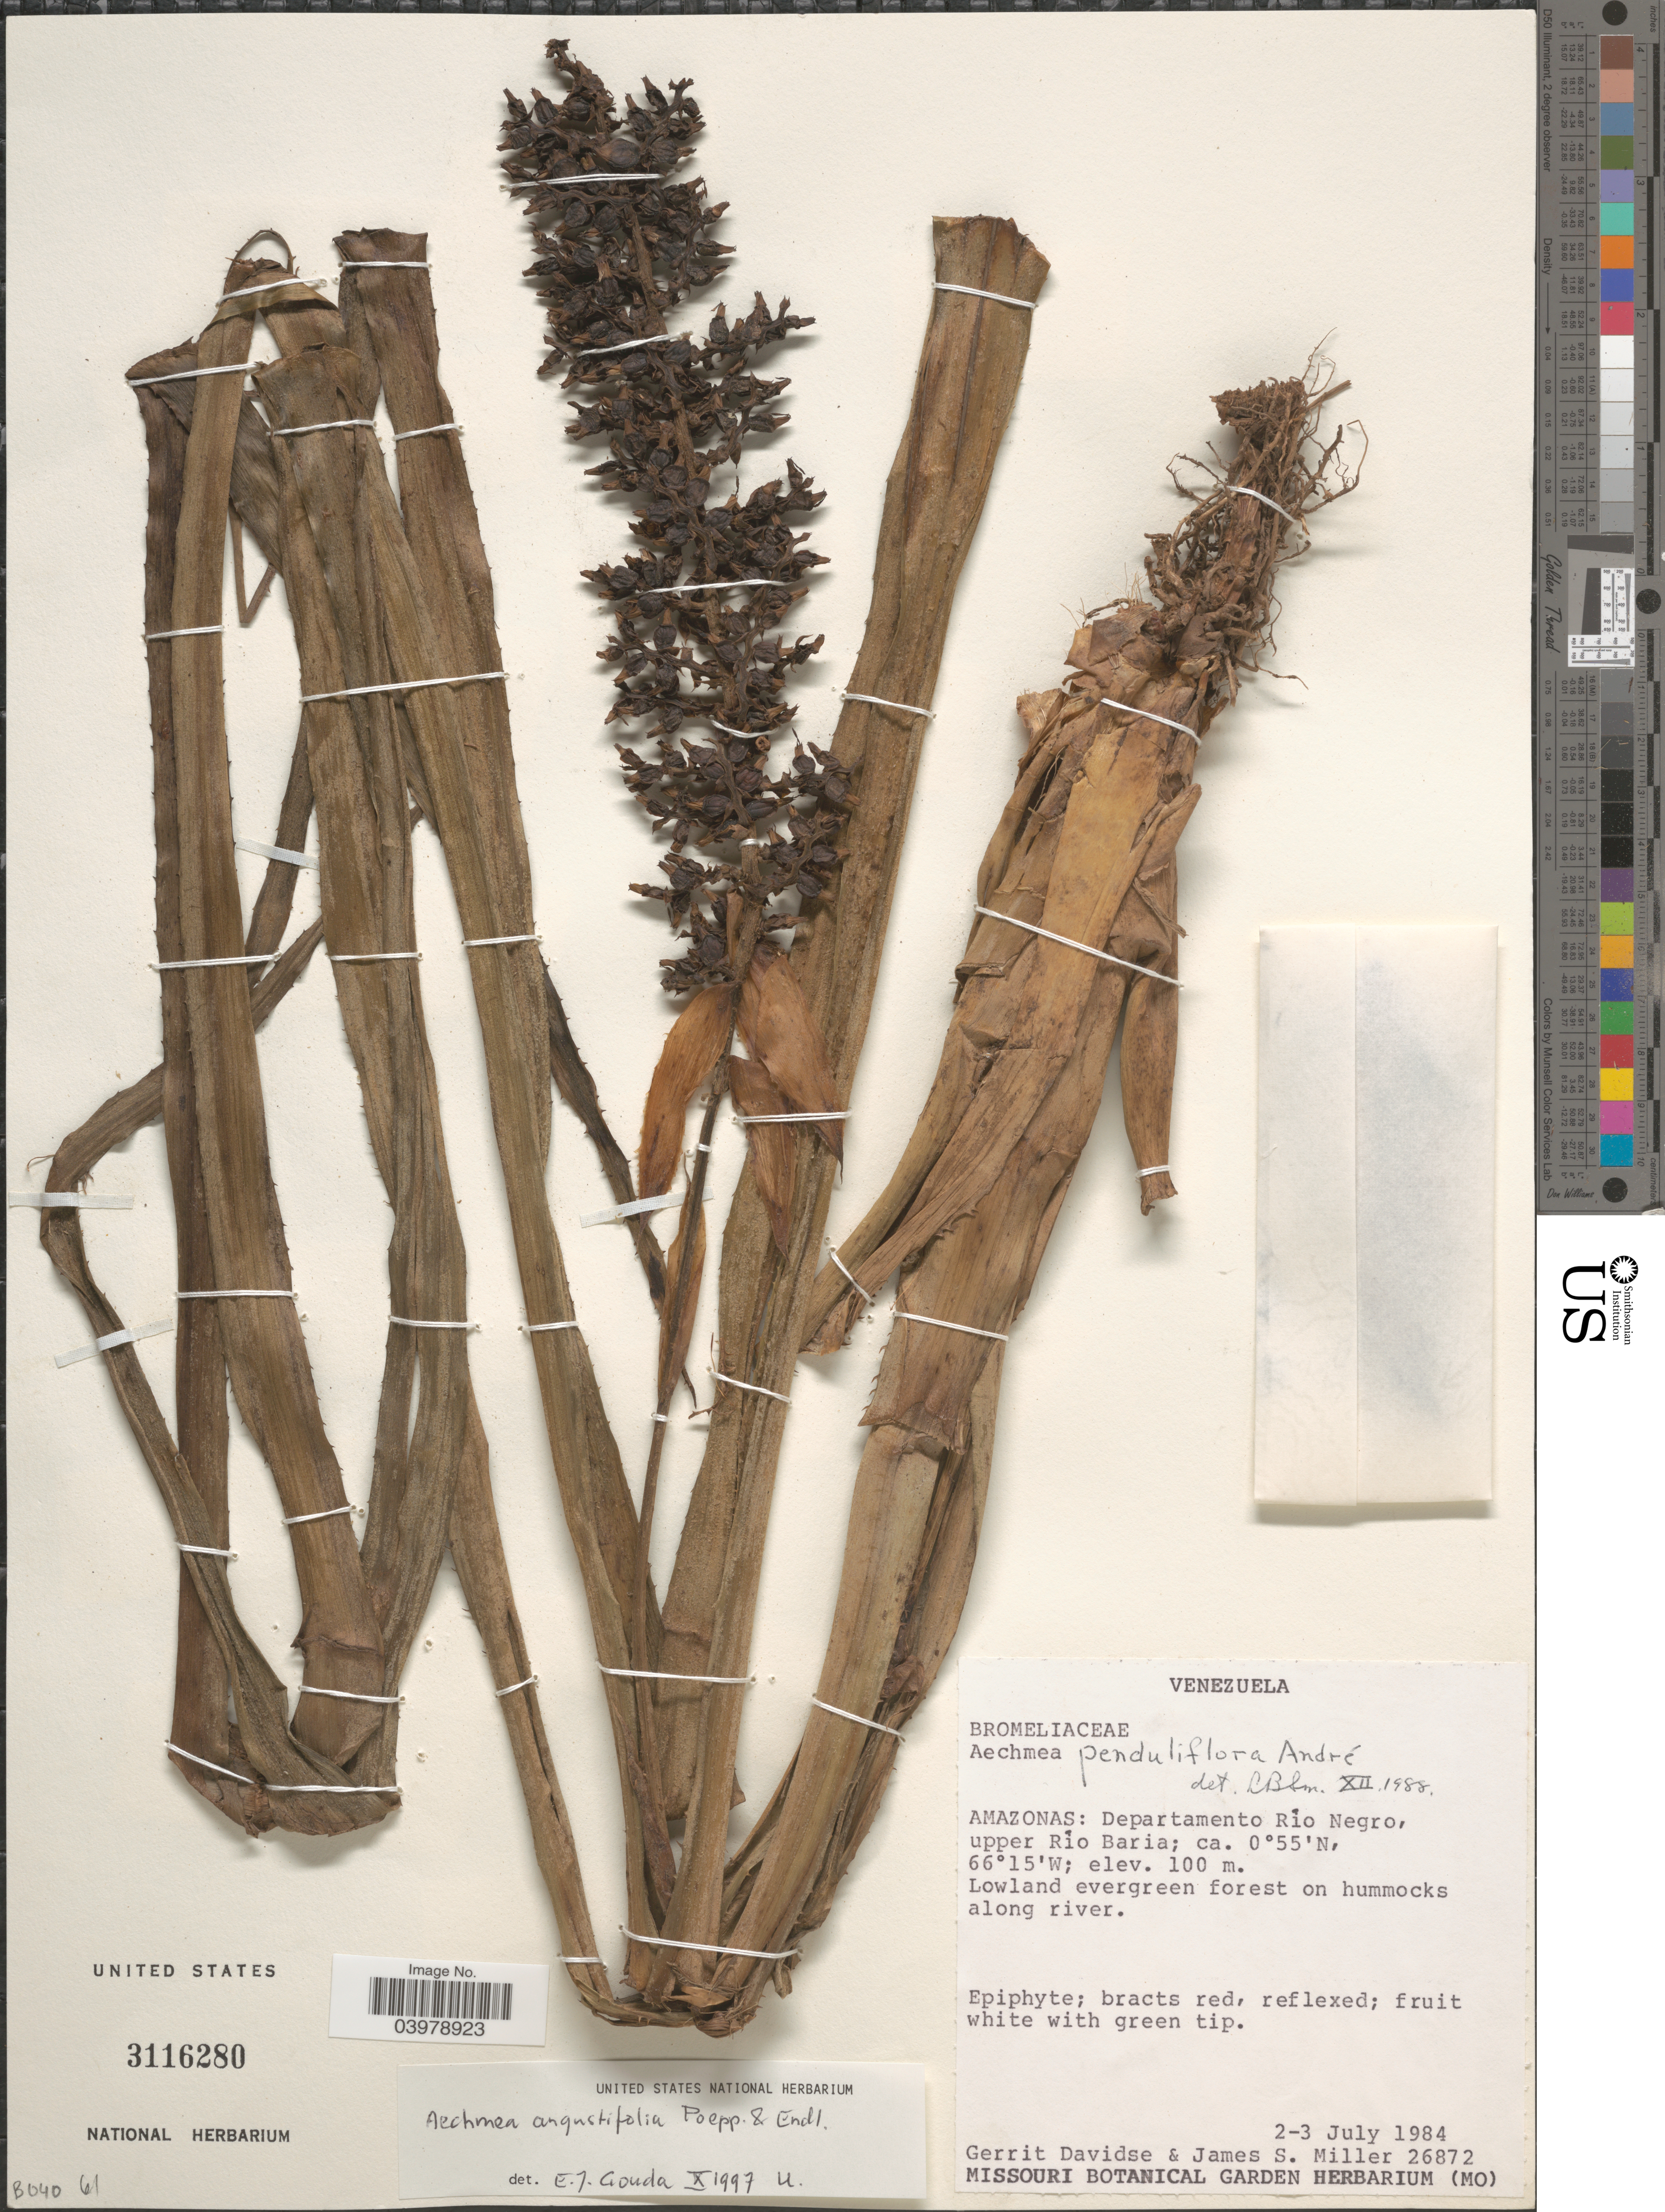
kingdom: Plantae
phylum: Tracheophyta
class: Liliopsida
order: Poales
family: Bromeliaceae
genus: Aechmea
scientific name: Aechmea angustifolia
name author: Poepp. & Endl.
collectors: G. Davidse & J. S. Miller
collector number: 26872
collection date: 1984-07-02/1984-07-03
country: Venezuela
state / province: Amazonas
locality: Departamento Río Negro, upper Río Baria.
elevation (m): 100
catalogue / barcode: US 3116280